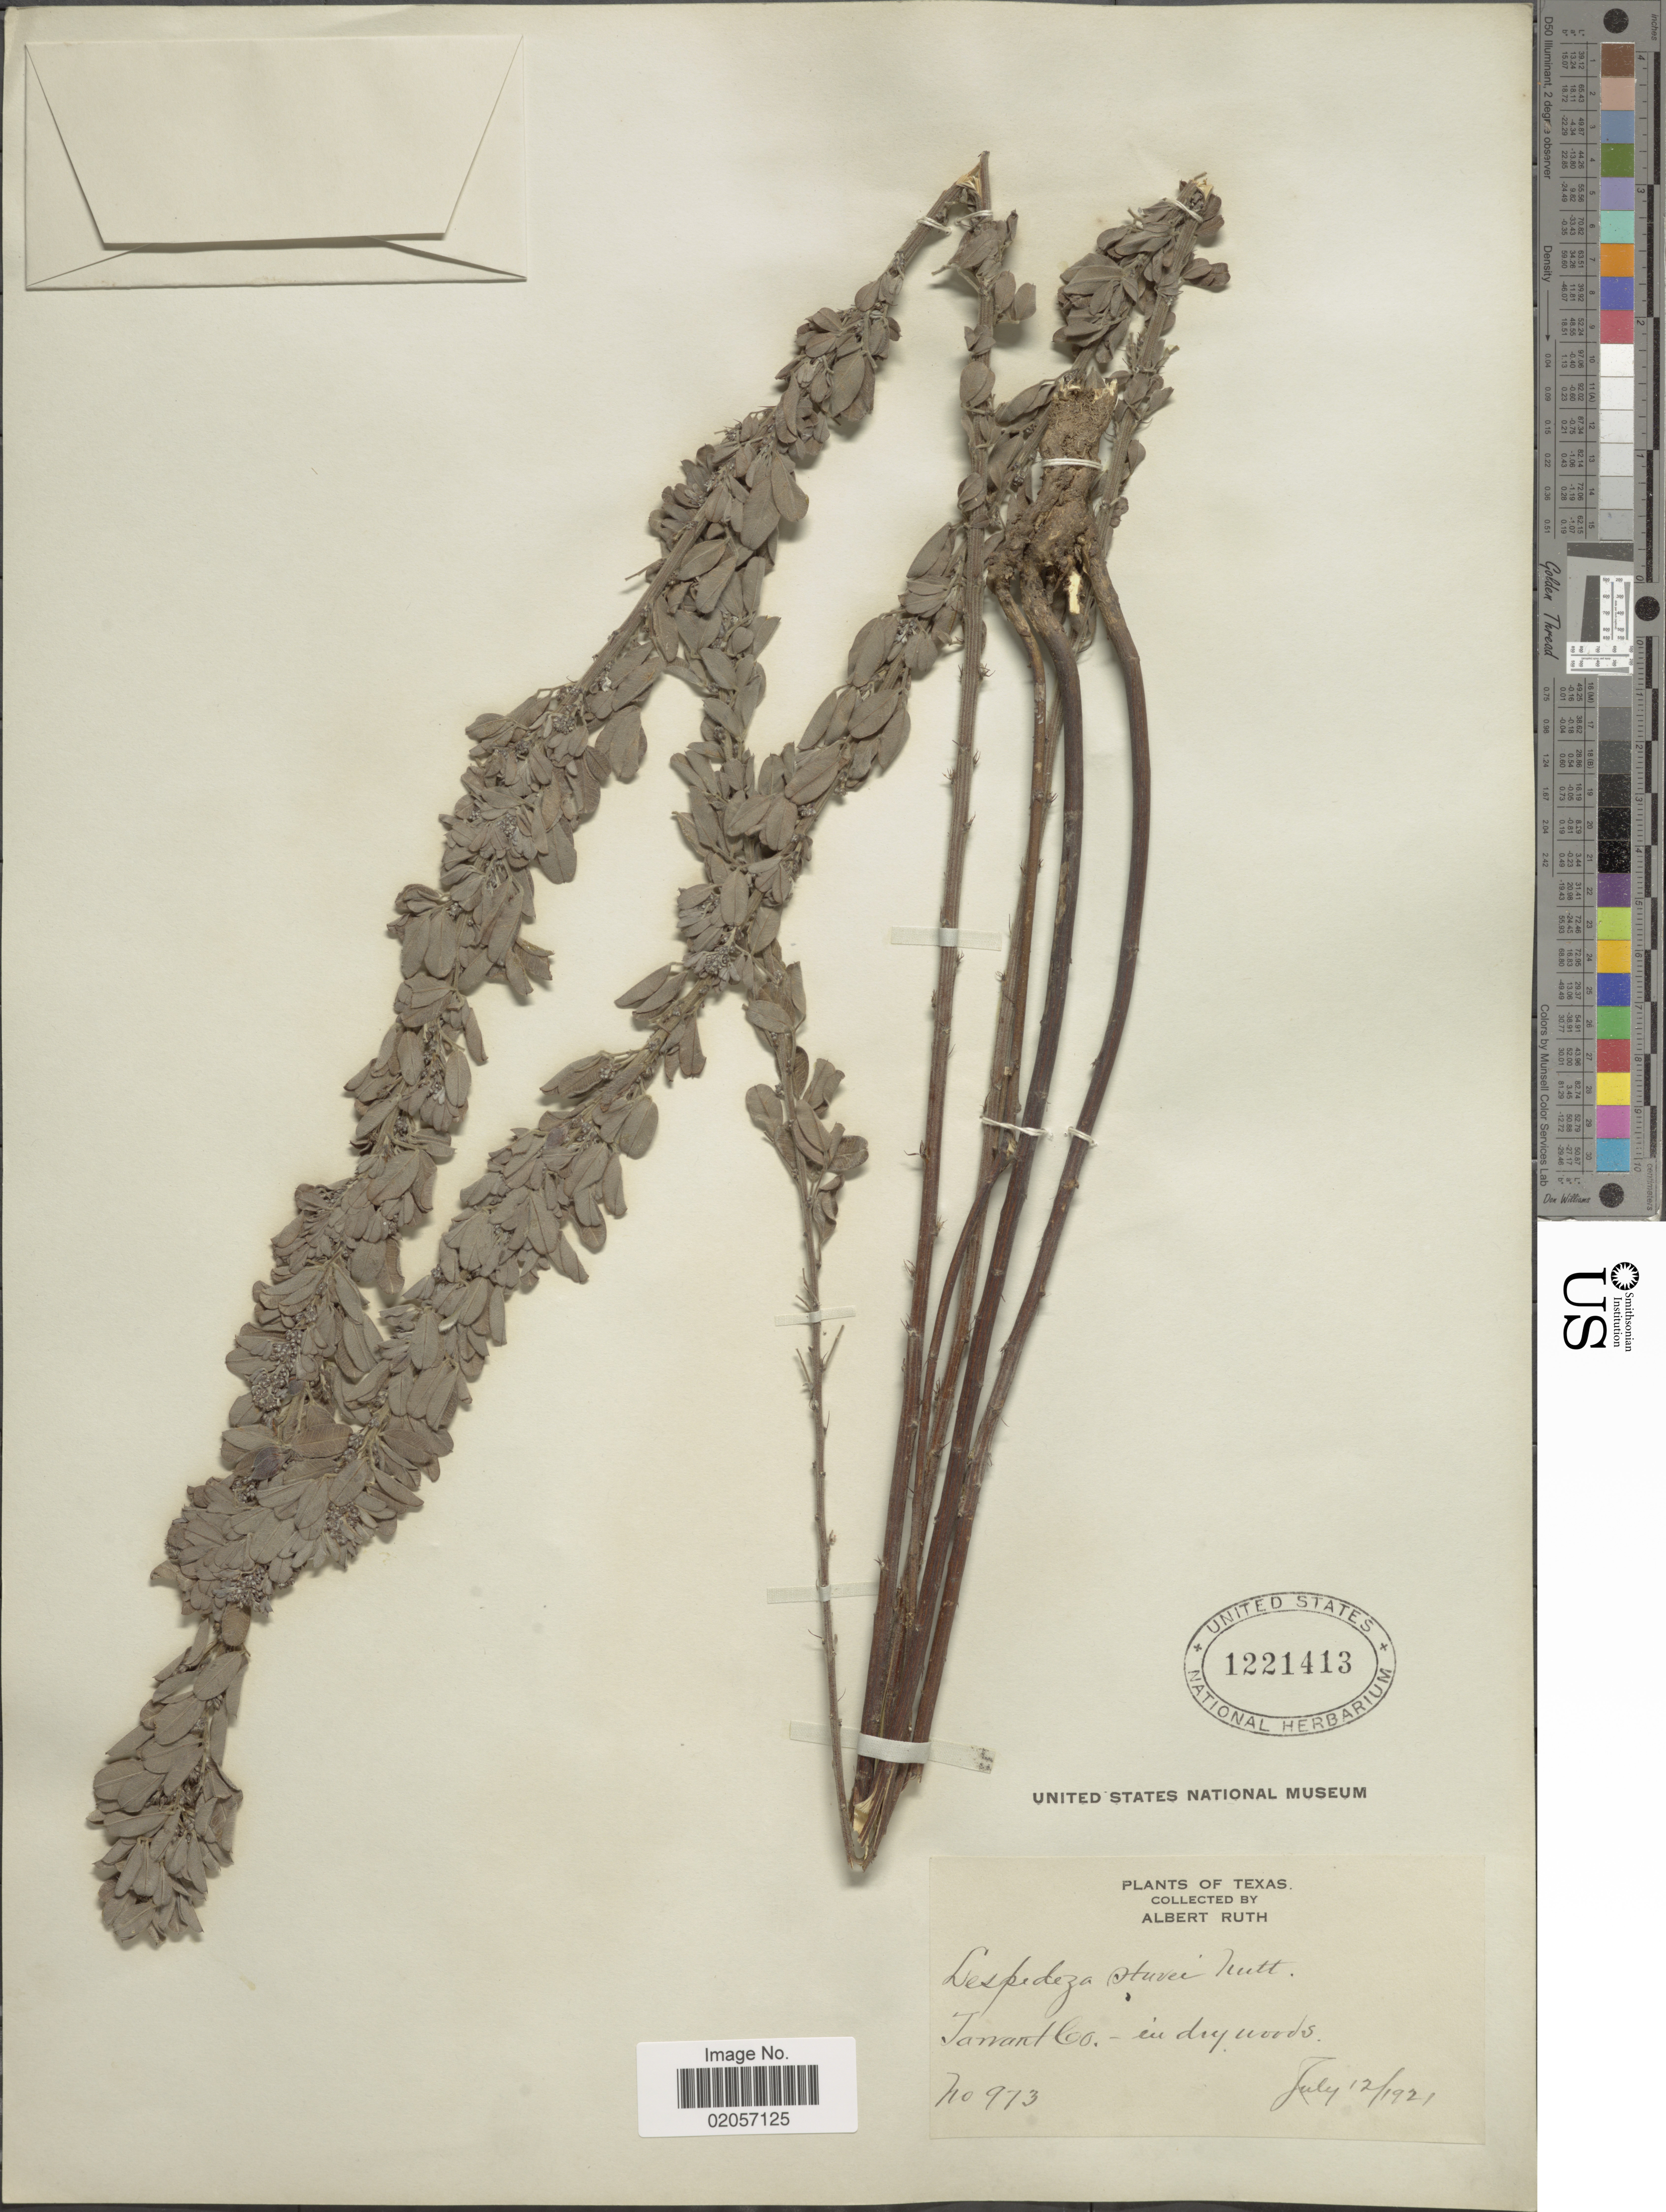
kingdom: Plantae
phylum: Tracheophyta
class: Magnoliopsida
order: Fabales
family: Fabaceae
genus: Lespedeza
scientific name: Lespedeza stuevei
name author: Nutt.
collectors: A. Ruth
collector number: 973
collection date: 1921-07-12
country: United States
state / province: Texas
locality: Tarrant Co.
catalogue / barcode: US 1221413